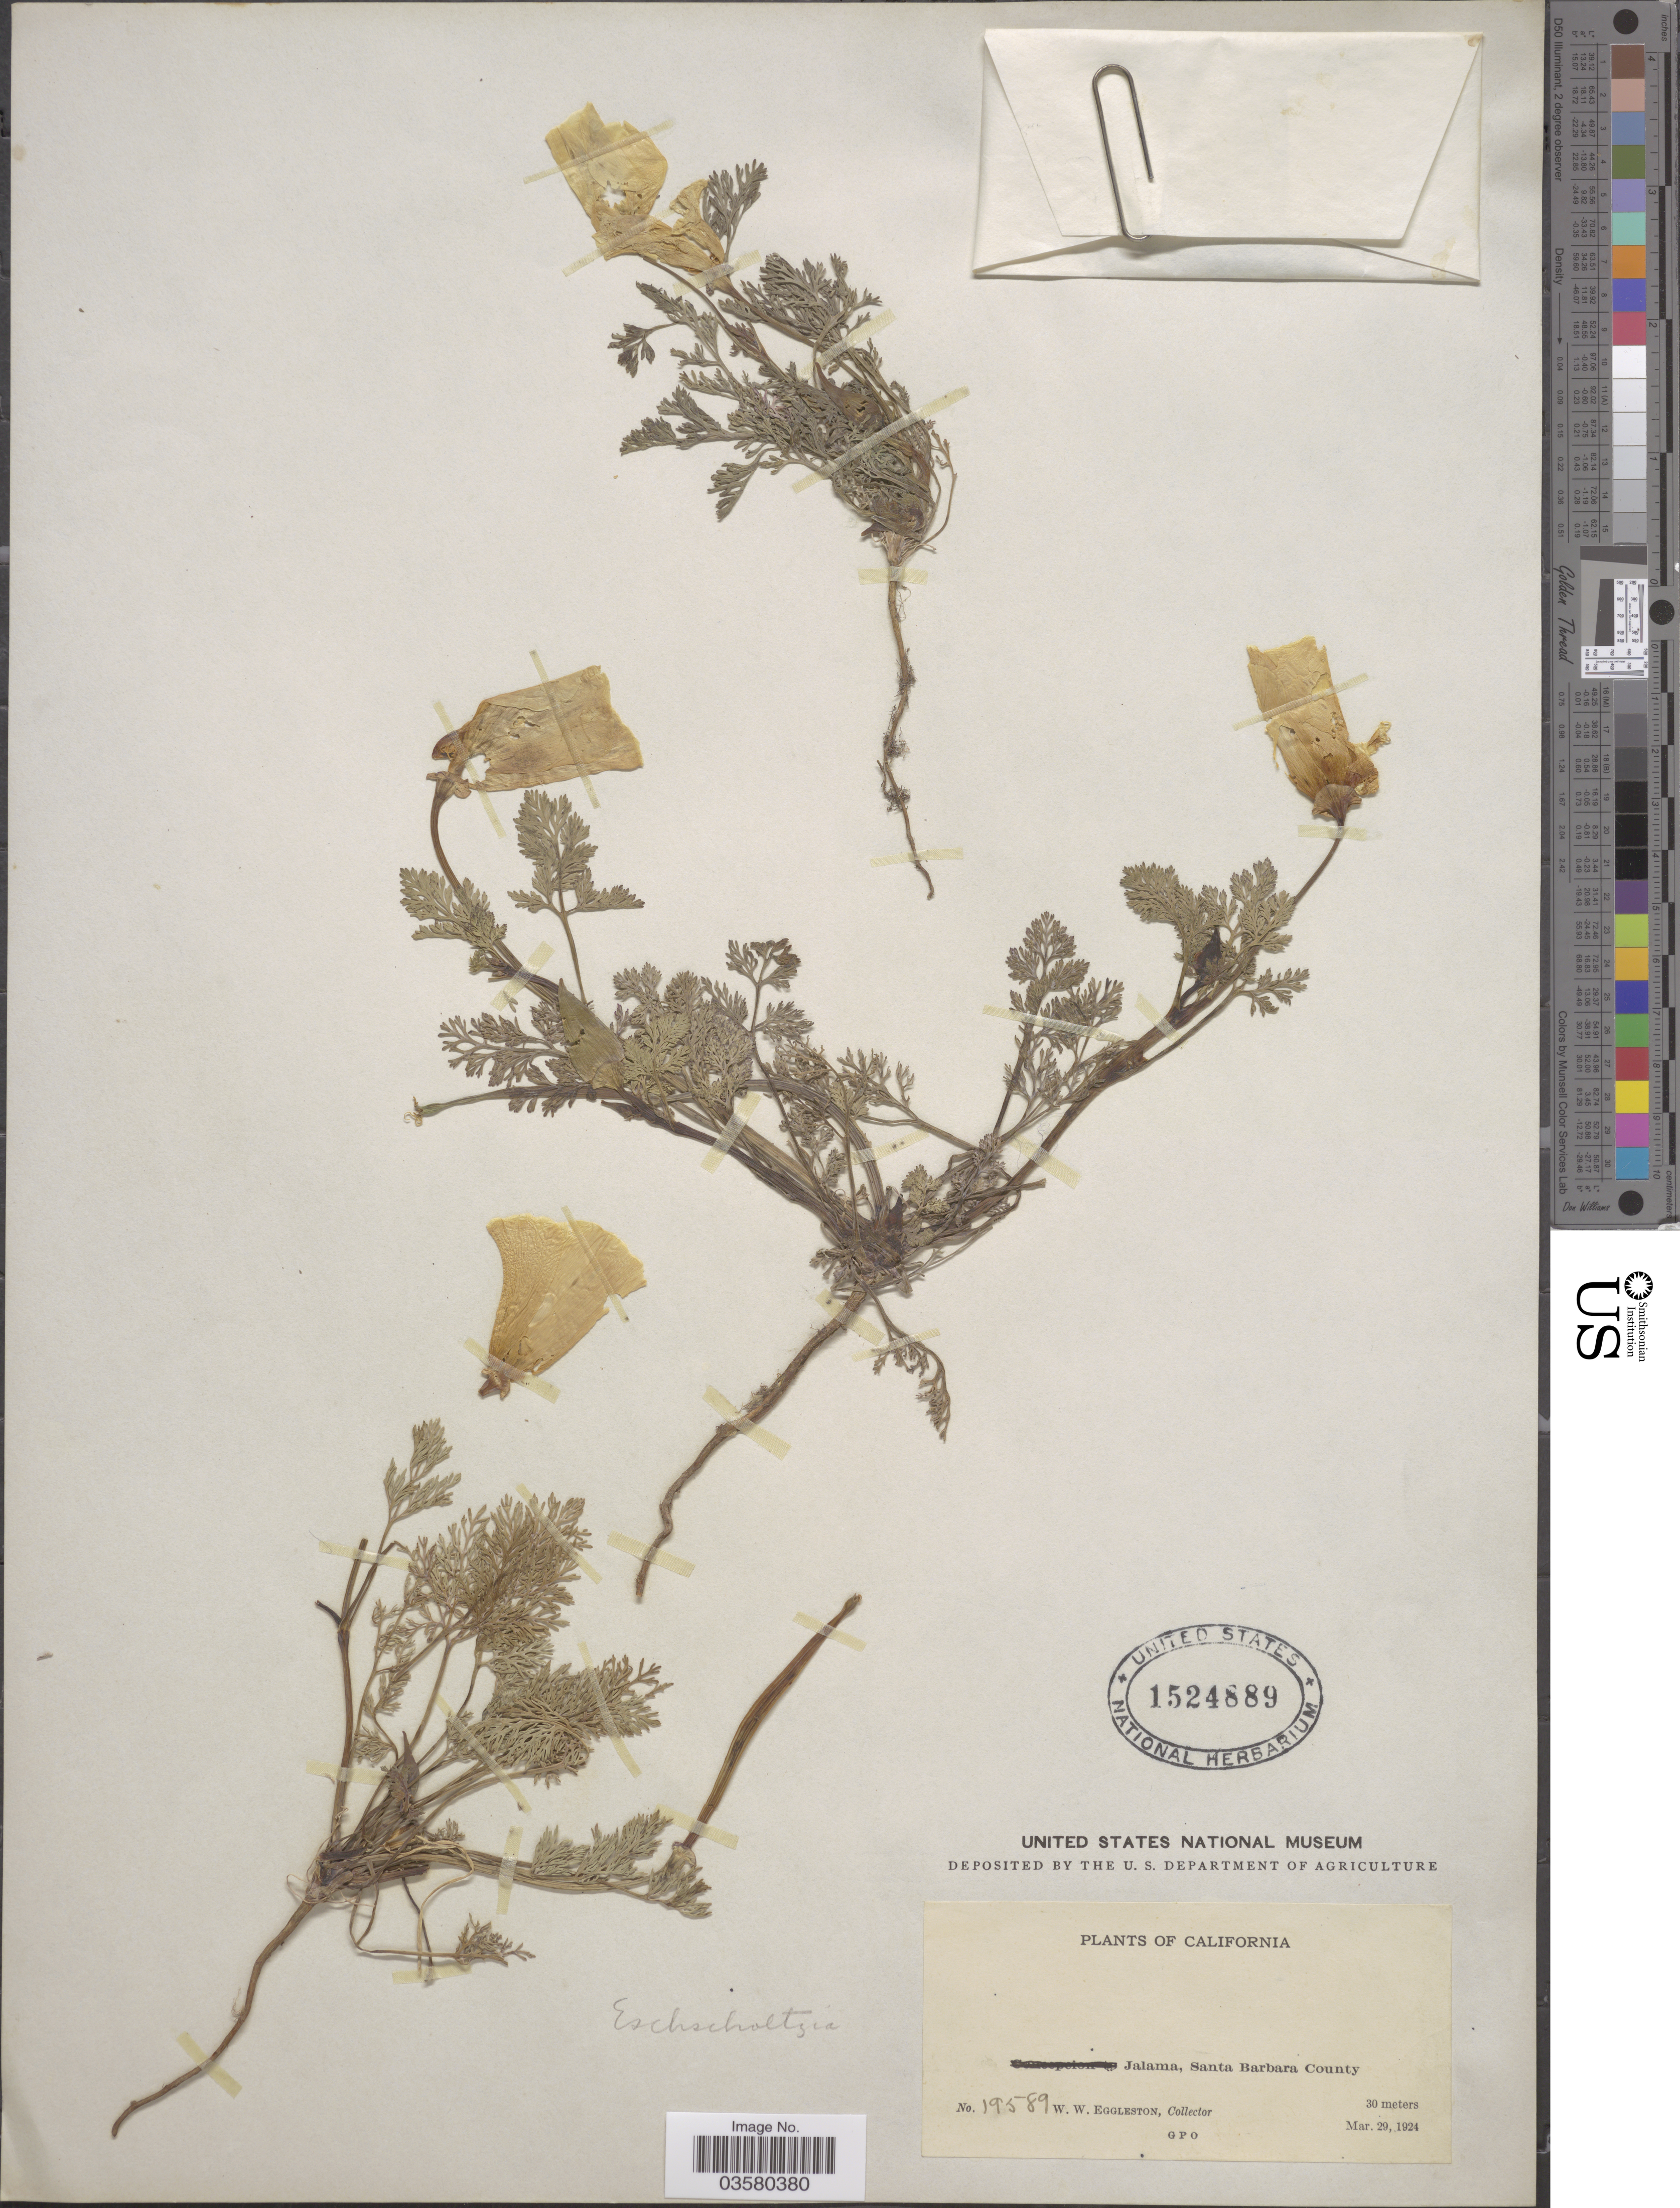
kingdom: Plantae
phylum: Tracheophyta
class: Magnoliopsida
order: Ranunculales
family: Papaveraceae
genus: Eschscholzia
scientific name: Eschscholzia californica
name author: Cham.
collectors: W. W. Eggleston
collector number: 19589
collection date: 1924-03-29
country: United States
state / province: California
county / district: Santa Barbara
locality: Jalama, Santa Barbara County.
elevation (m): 30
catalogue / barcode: US 1524889